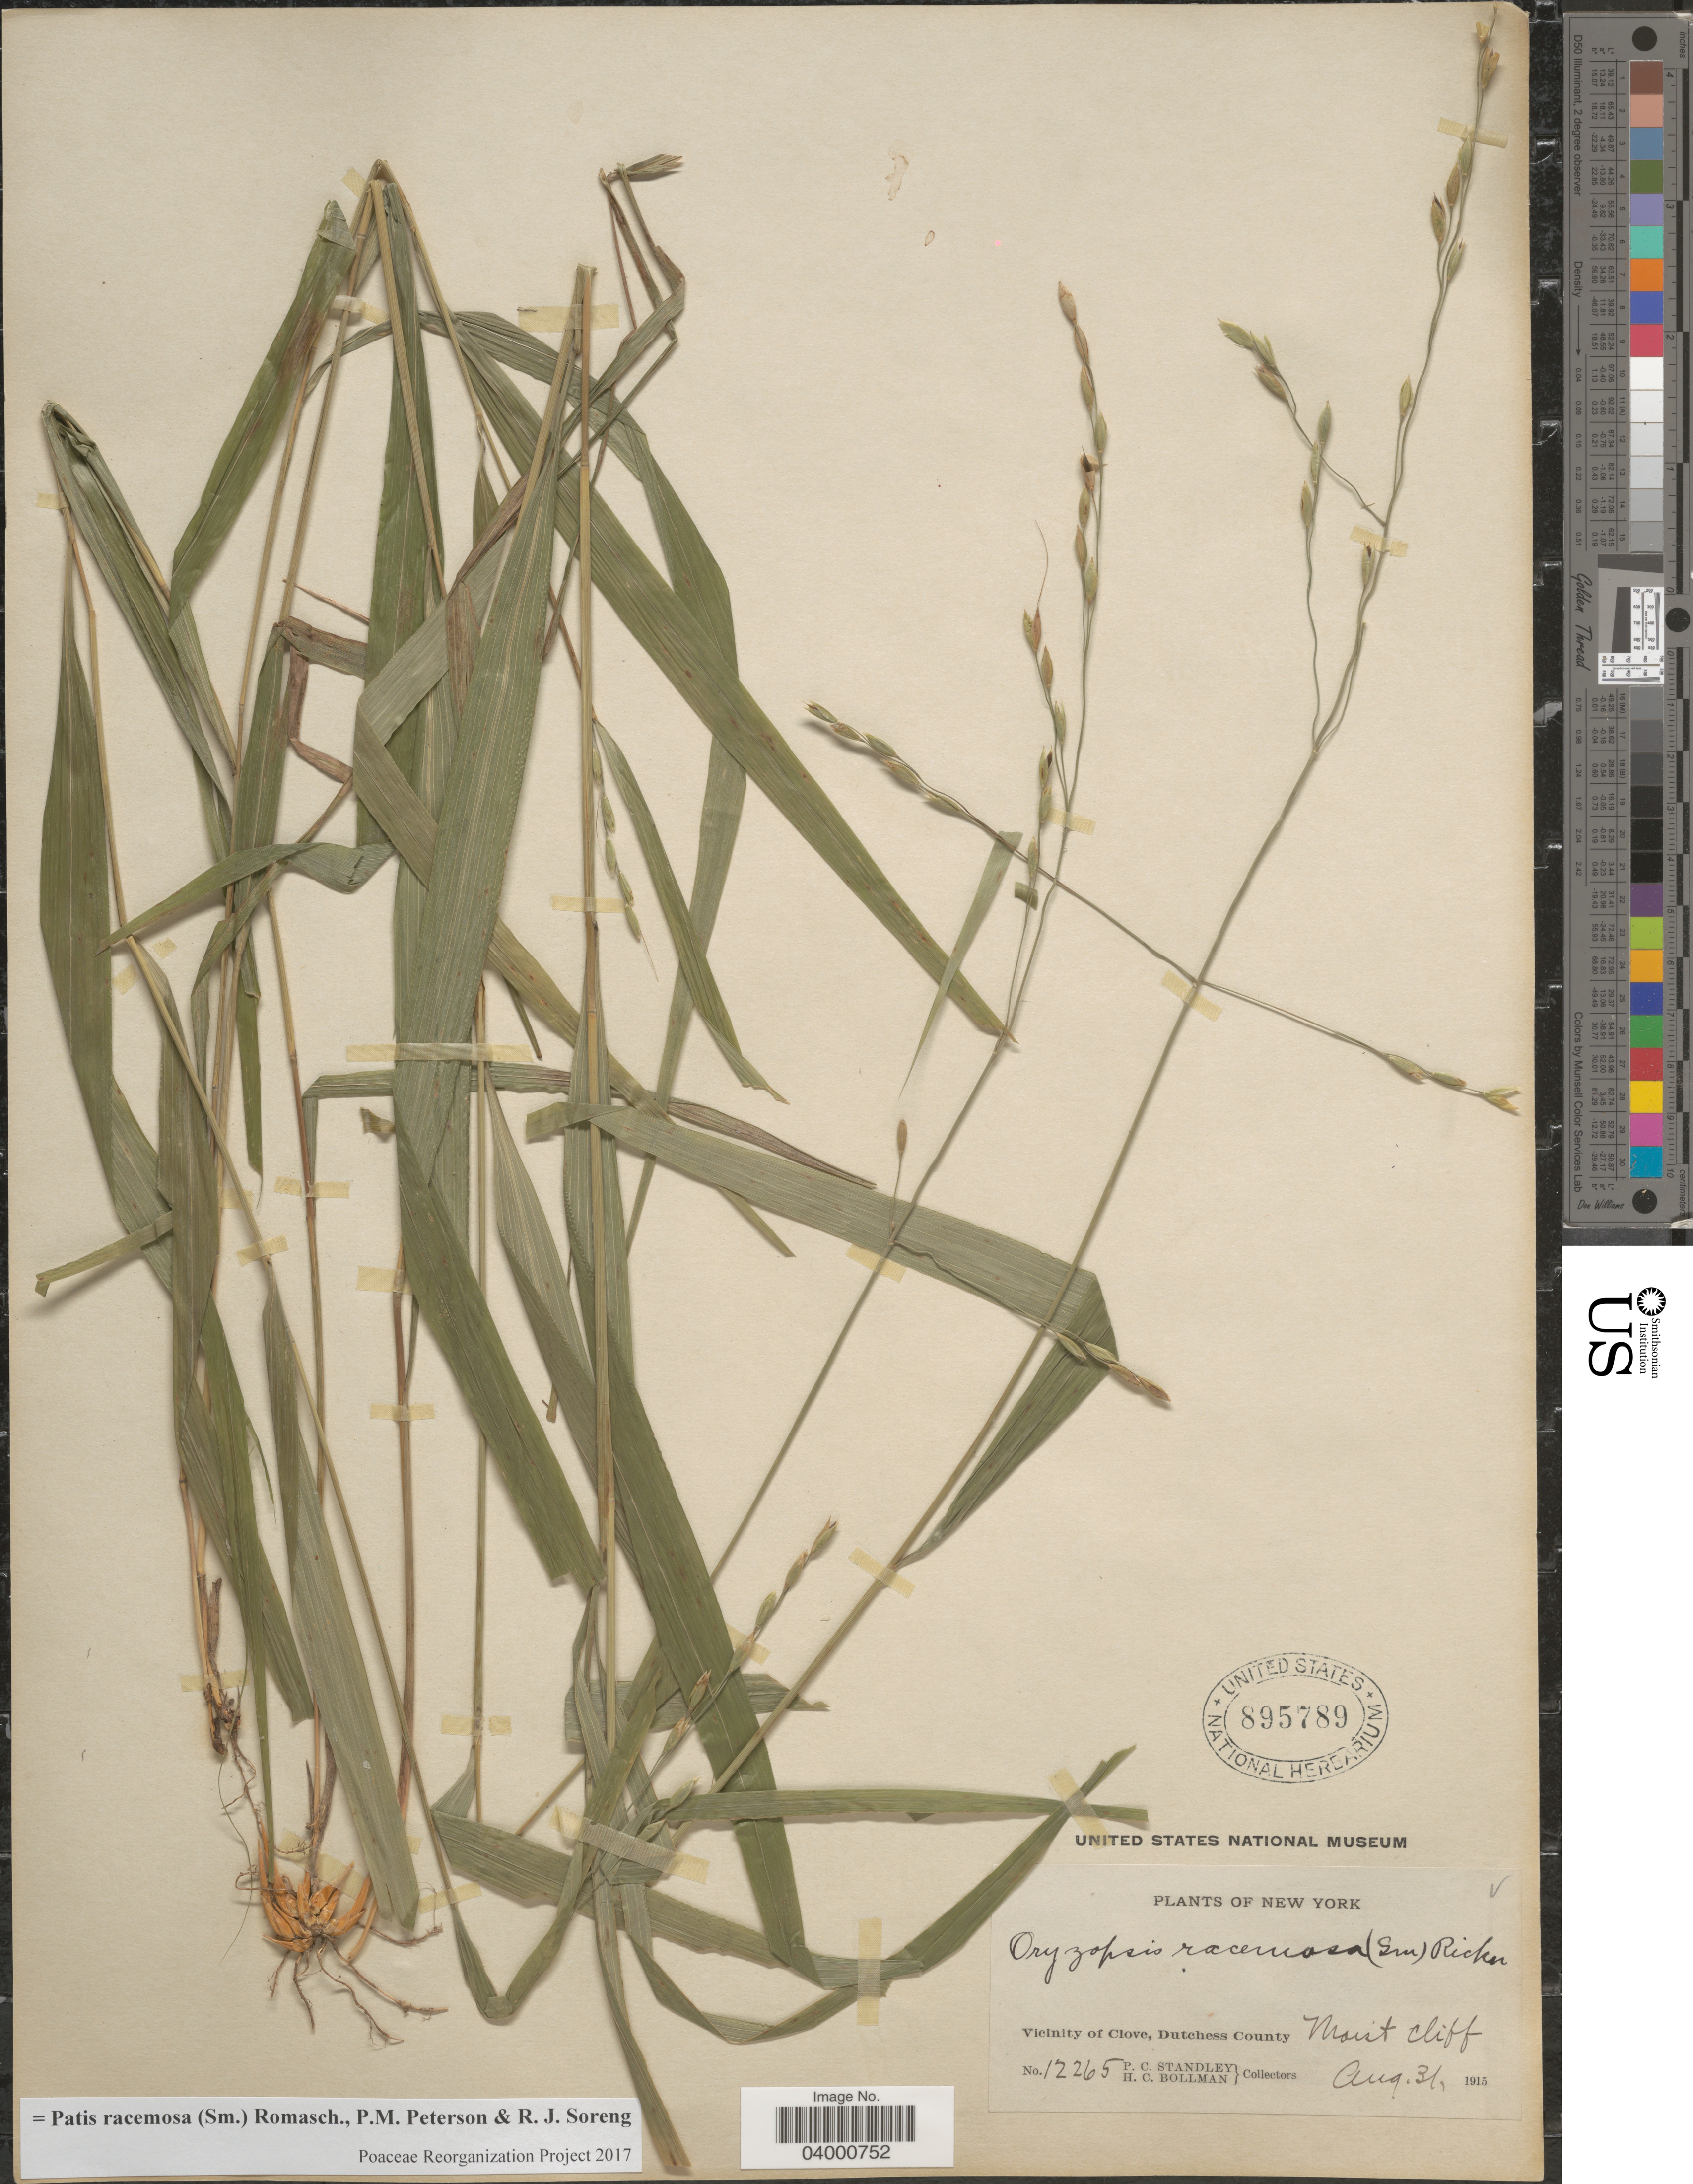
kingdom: Plantae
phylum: Tracheophyta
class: Liliopsida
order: Poales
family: Poaceae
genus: Patis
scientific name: Patis racemosa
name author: (Sm.) Romasch. et al.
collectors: P. C. Standley & H. C. Bollman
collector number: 12265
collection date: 1915-08-31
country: United States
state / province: New York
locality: Vicinity of Clove, Dutchess County.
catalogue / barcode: US 895789